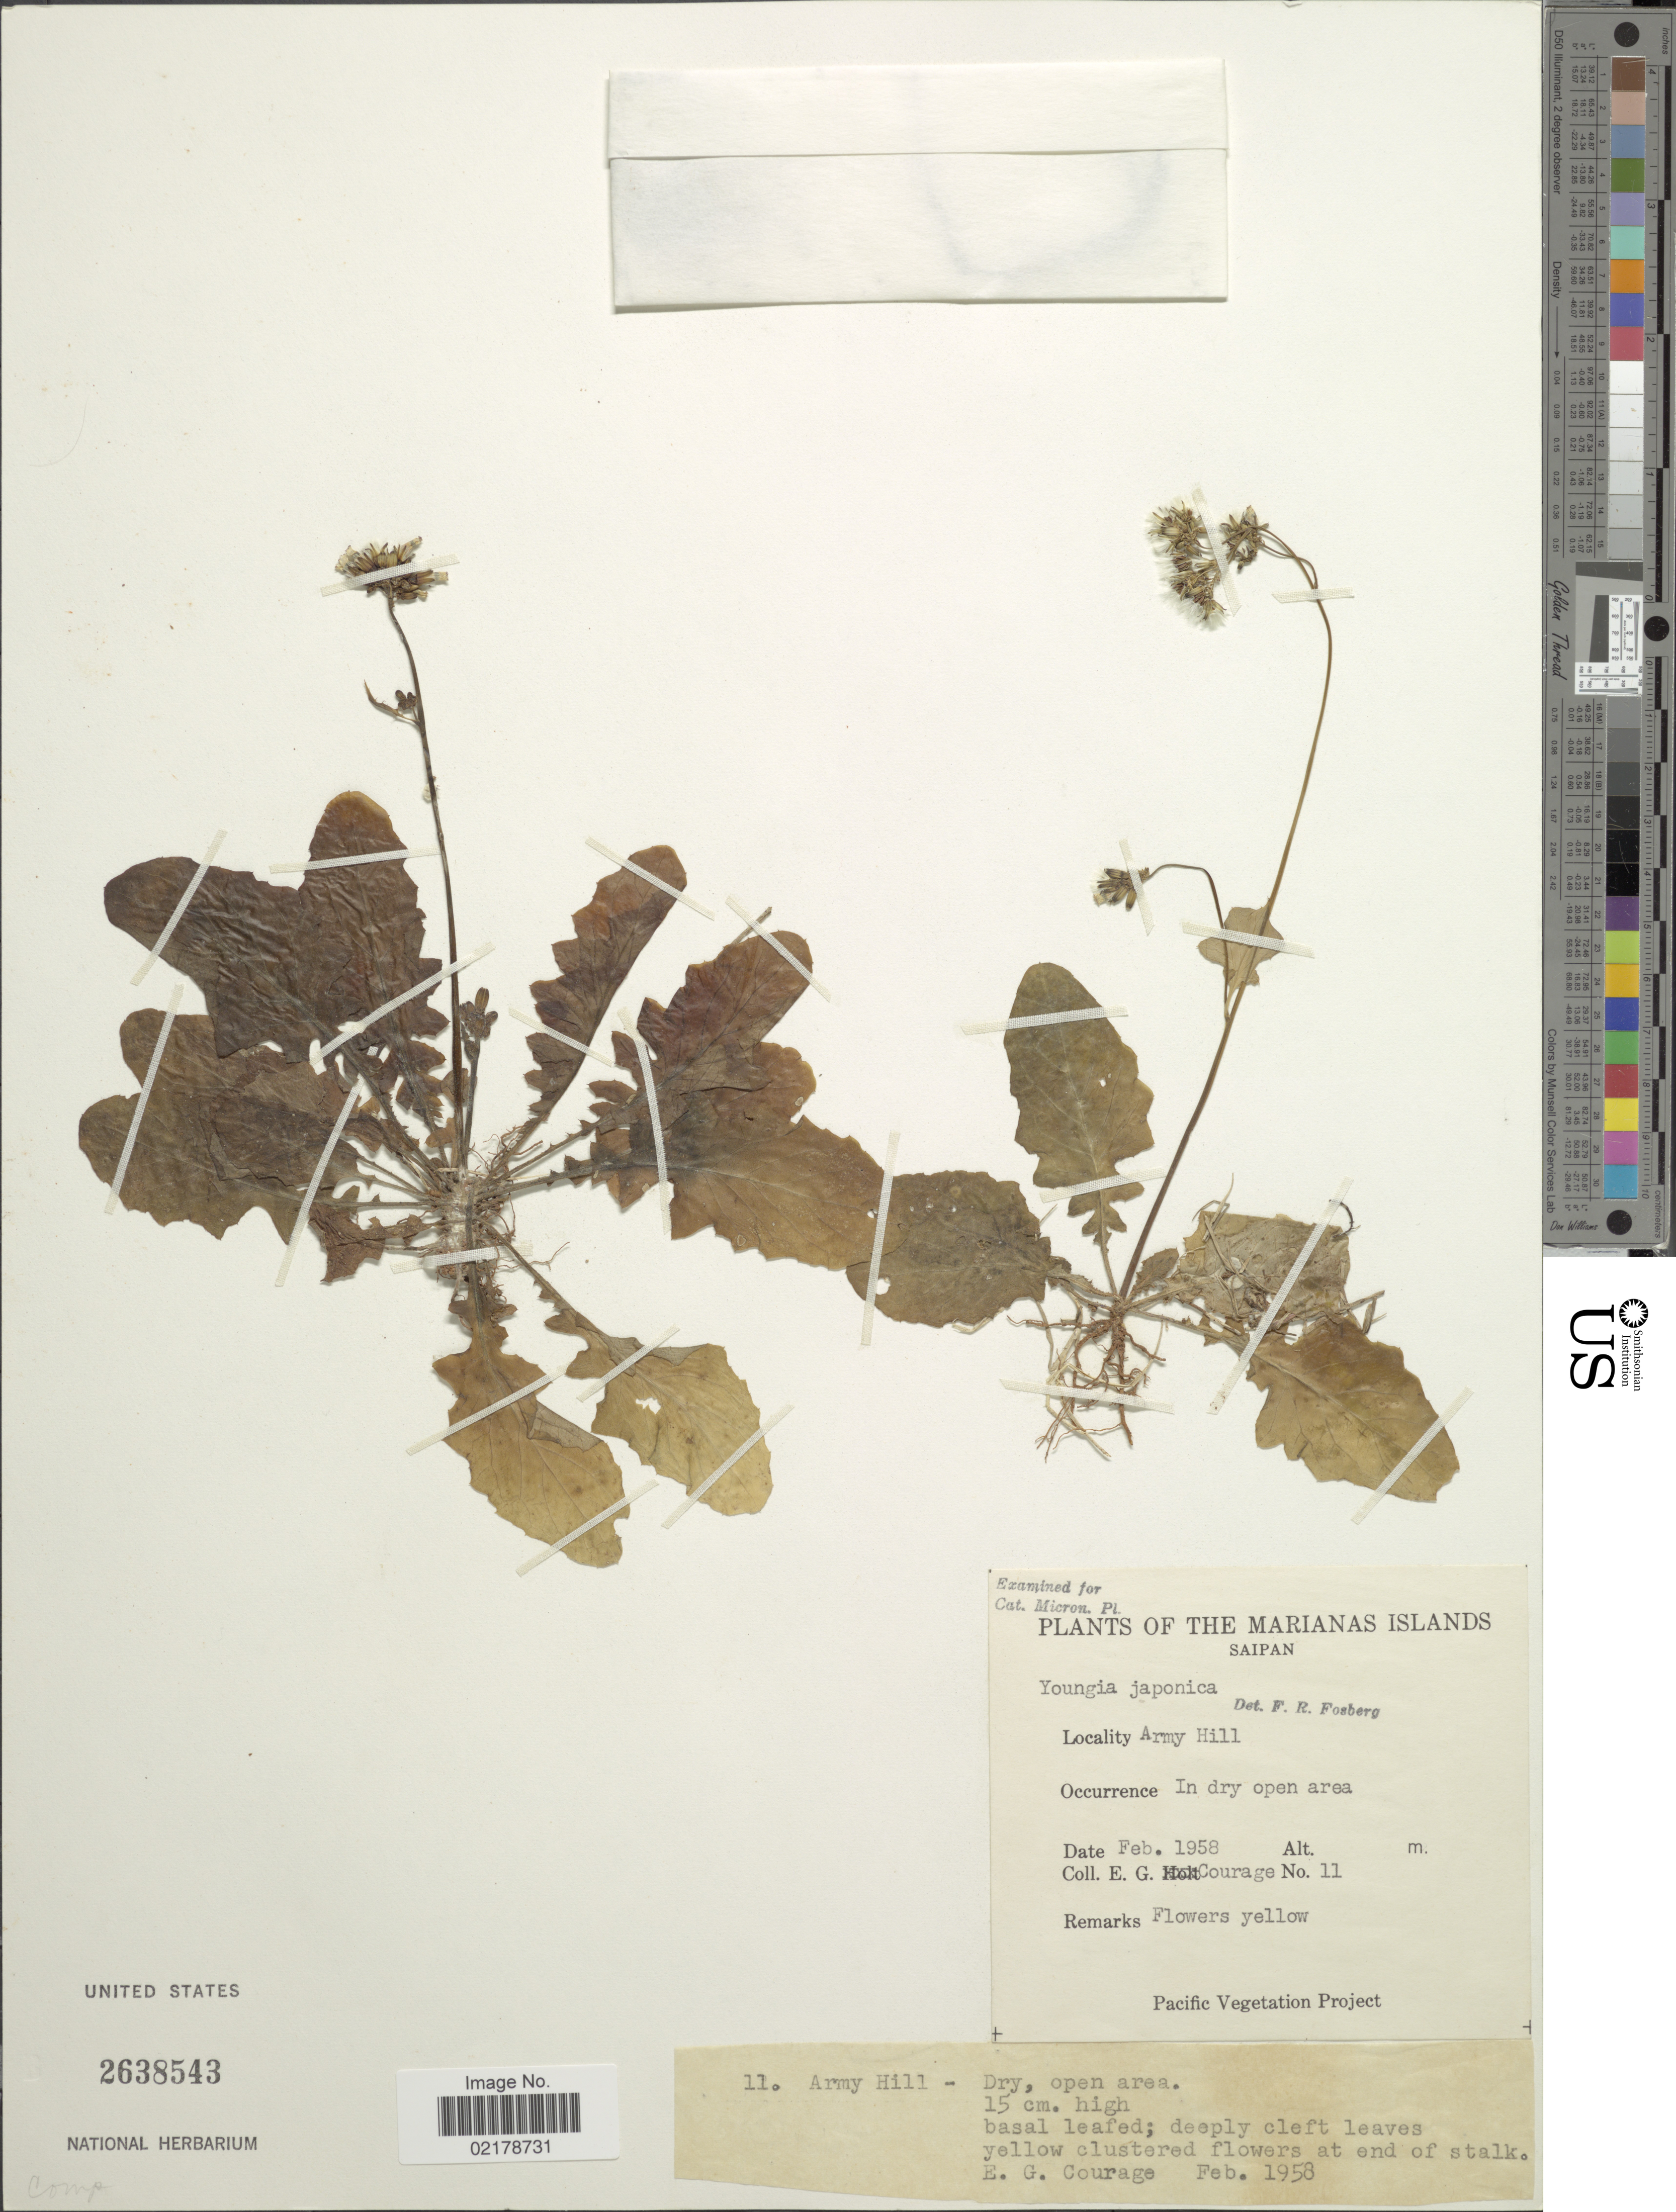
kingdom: Plantae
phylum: Tracheophyta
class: Magnoliopsida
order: Asterales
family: Asteraceae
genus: Youngia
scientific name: Youngia japonica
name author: (L.) DC.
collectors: E. Courage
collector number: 11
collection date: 1958-02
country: Northern Mariana Islands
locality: Marianas Islands. Saipan. Army Hill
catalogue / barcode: US 2638543